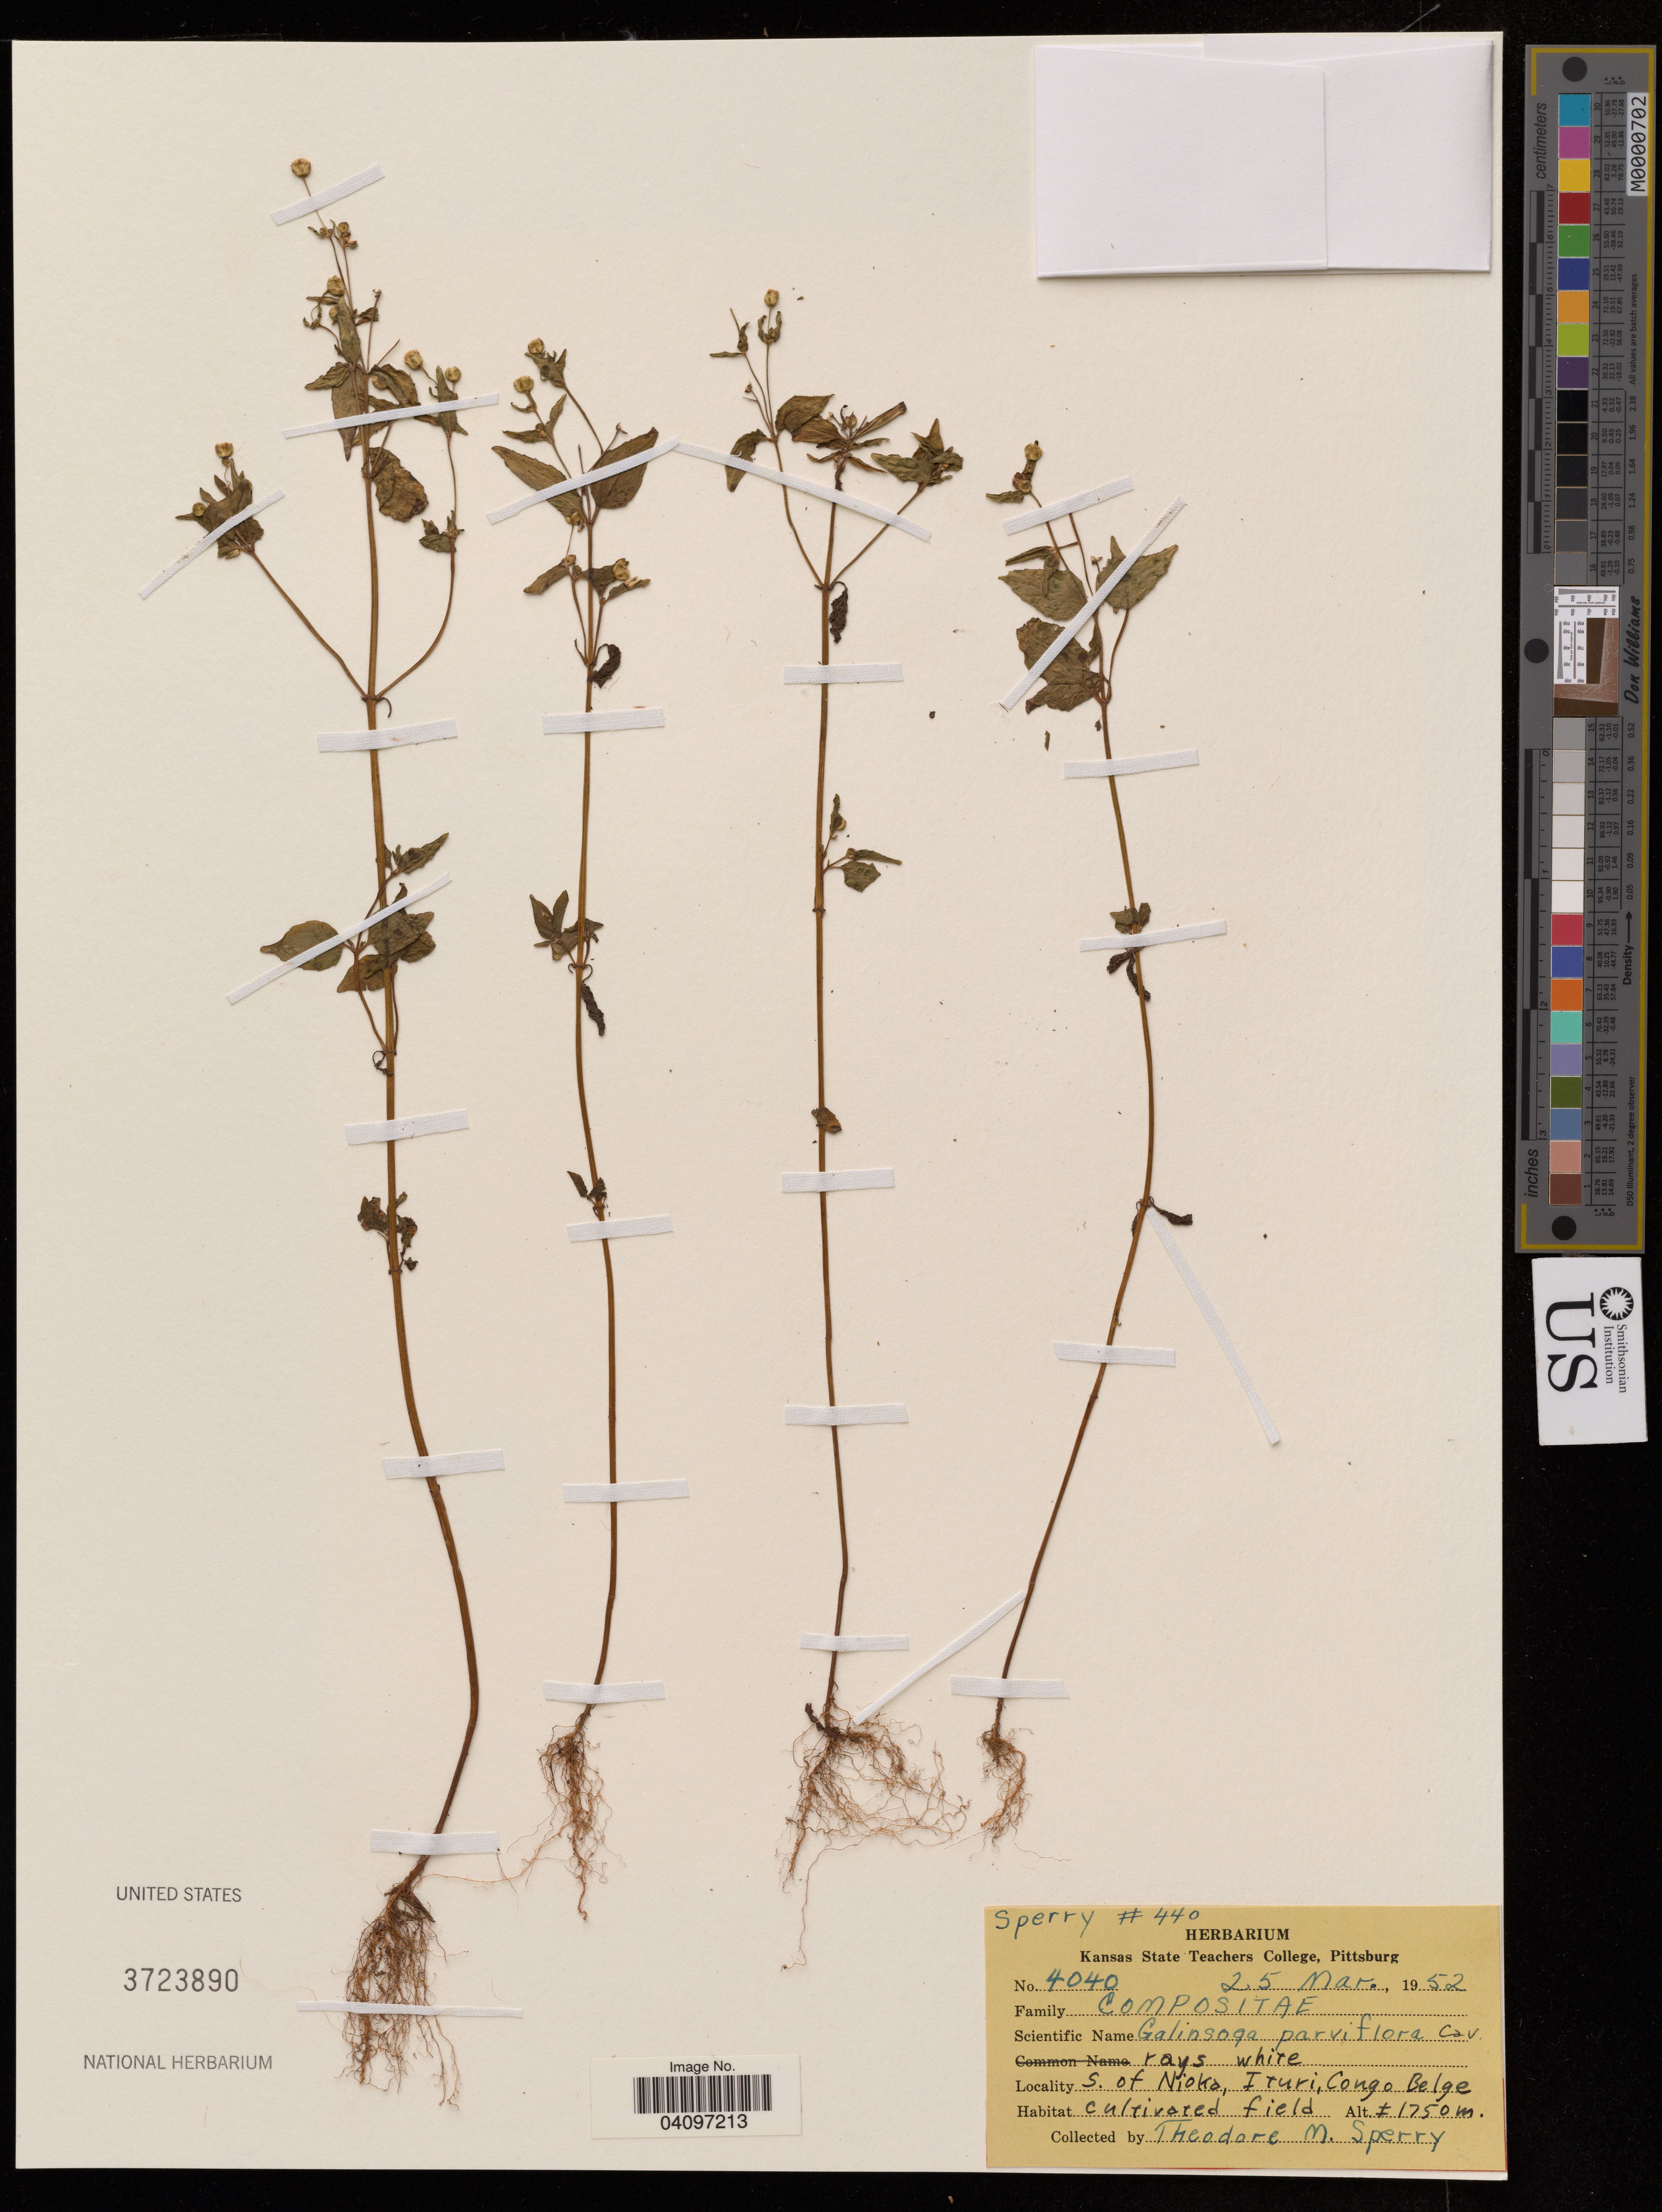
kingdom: Plantae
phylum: Tracheophyta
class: Magnoliopsida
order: Asterales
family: Asteraceae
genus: Galinsoga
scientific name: Galinsoga parviflora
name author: Cav.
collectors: T. Sperry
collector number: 4040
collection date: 1952-03-25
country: Congo, Democratic Republic of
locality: S. of Nioka, Ituri.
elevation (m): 1750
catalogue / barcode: US 3723890